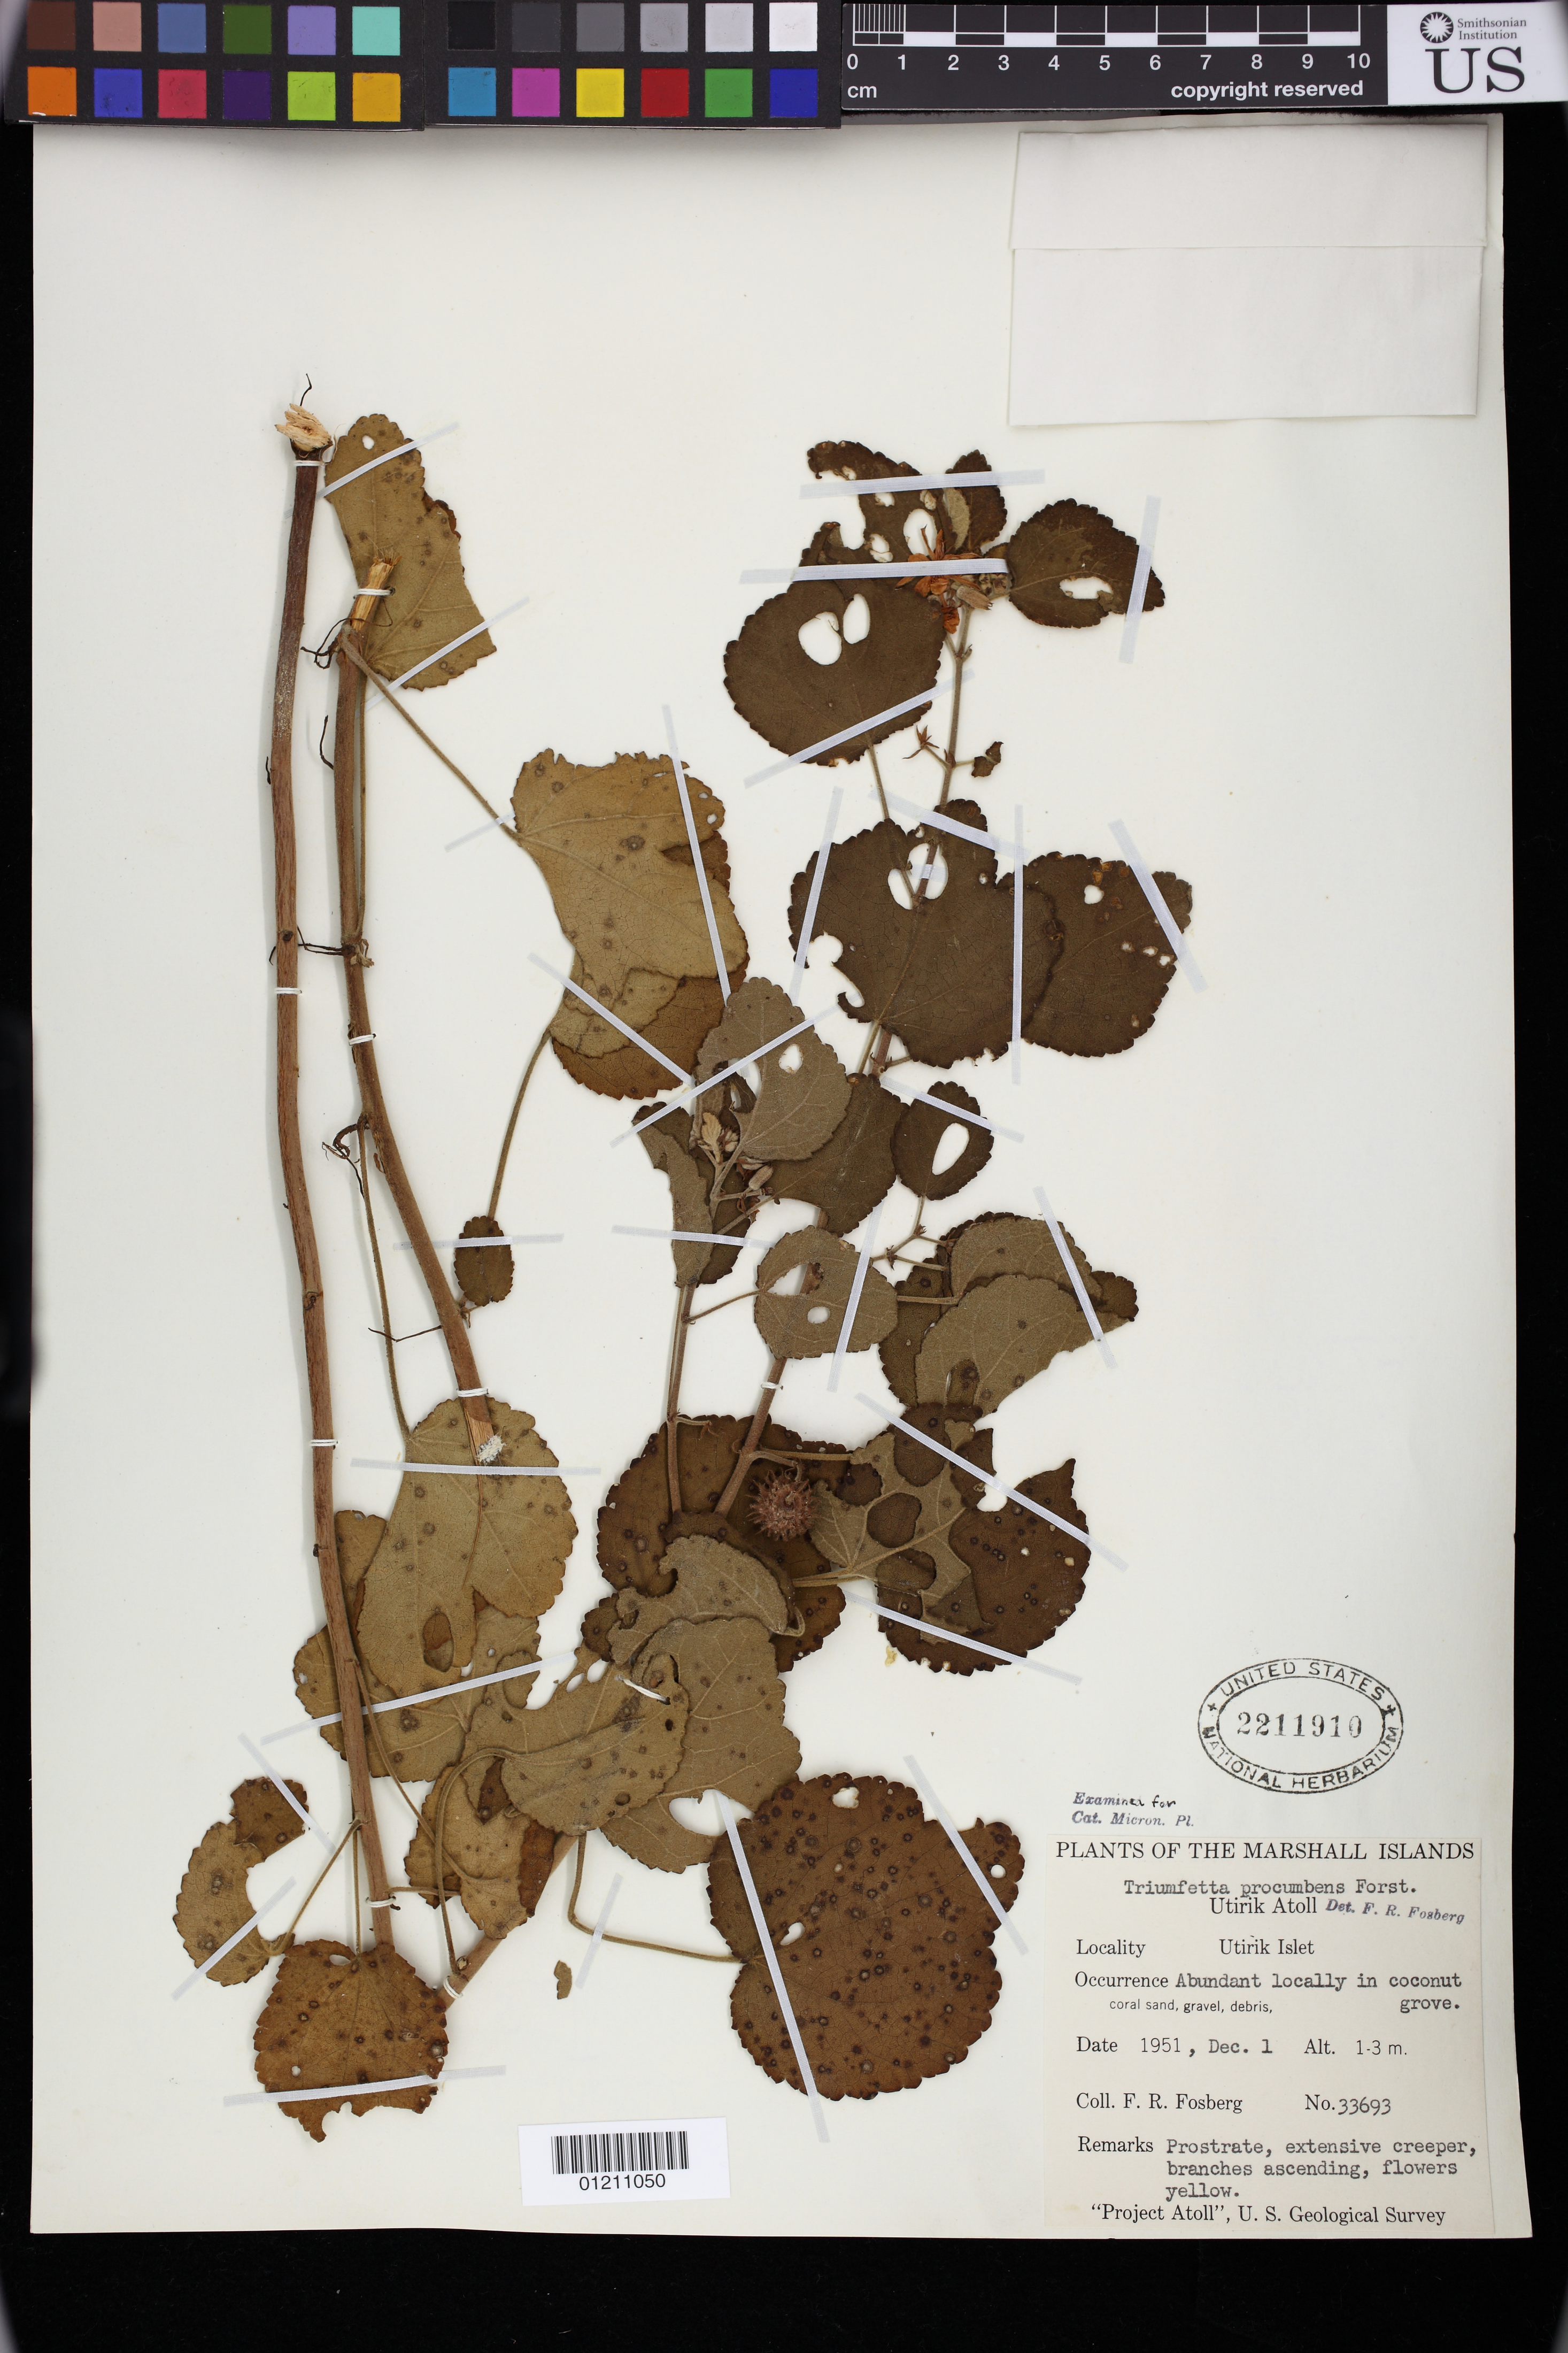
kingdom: Plantae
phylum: Tracheophyta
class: Magnoliopsida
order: Malvales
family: Malvaceae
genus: Triumfetta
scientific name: Triumfetta procumbens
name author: G. Forst.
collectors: F. R. Fosberg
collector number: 33693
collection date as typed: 12 Jan 1951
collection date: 1951-01-12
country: Marshall Islands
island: Utrik Atoll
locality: Marshall Islands, Utirik Atoll, Utirik Islet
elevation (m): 1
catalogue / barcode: US 2211910